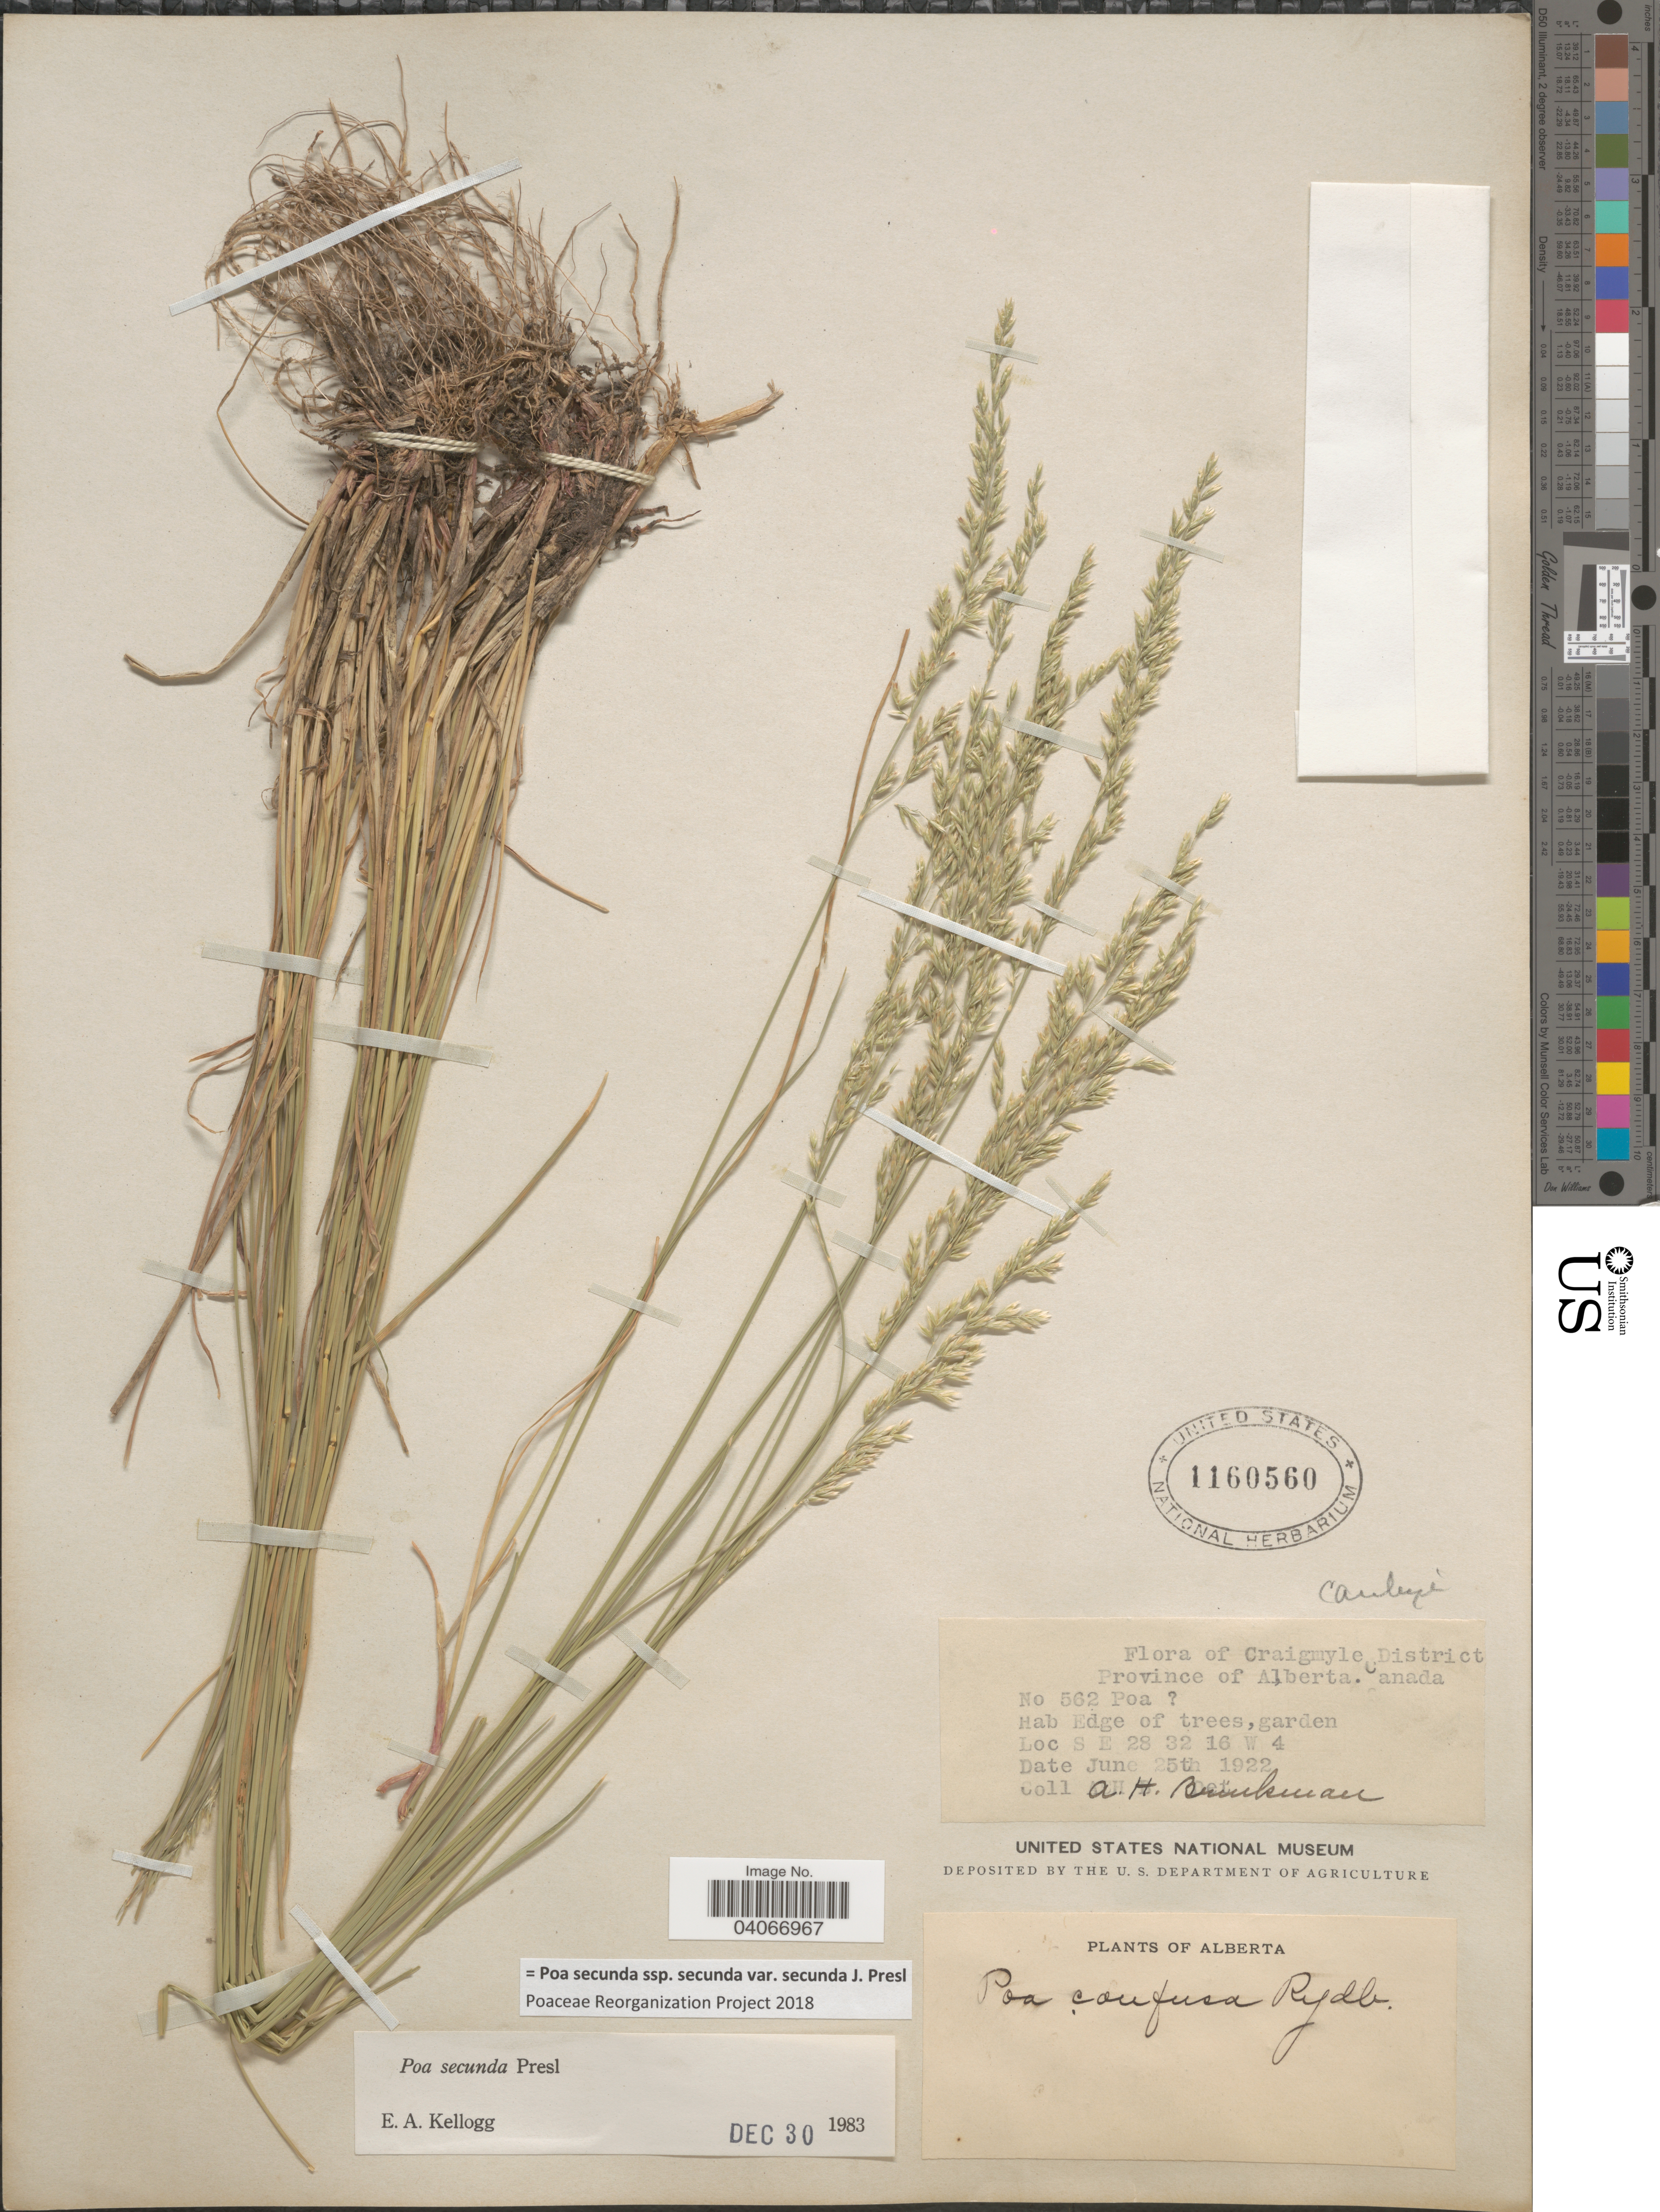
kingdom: Plantae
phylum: Tracheophyta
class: Liliopsida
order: Poales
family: Poaceae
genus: Poa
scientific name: Poa secunda subsp. secunda var. secunda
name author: J. Presl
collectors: A. Brinkman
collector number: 562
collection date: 1922-06-25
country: Canada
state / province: Alberta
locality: Craigmyle District. Province of Alberta. Edge of trees, garden. S E 28 32 16 W 4.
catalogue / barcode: US 1160560